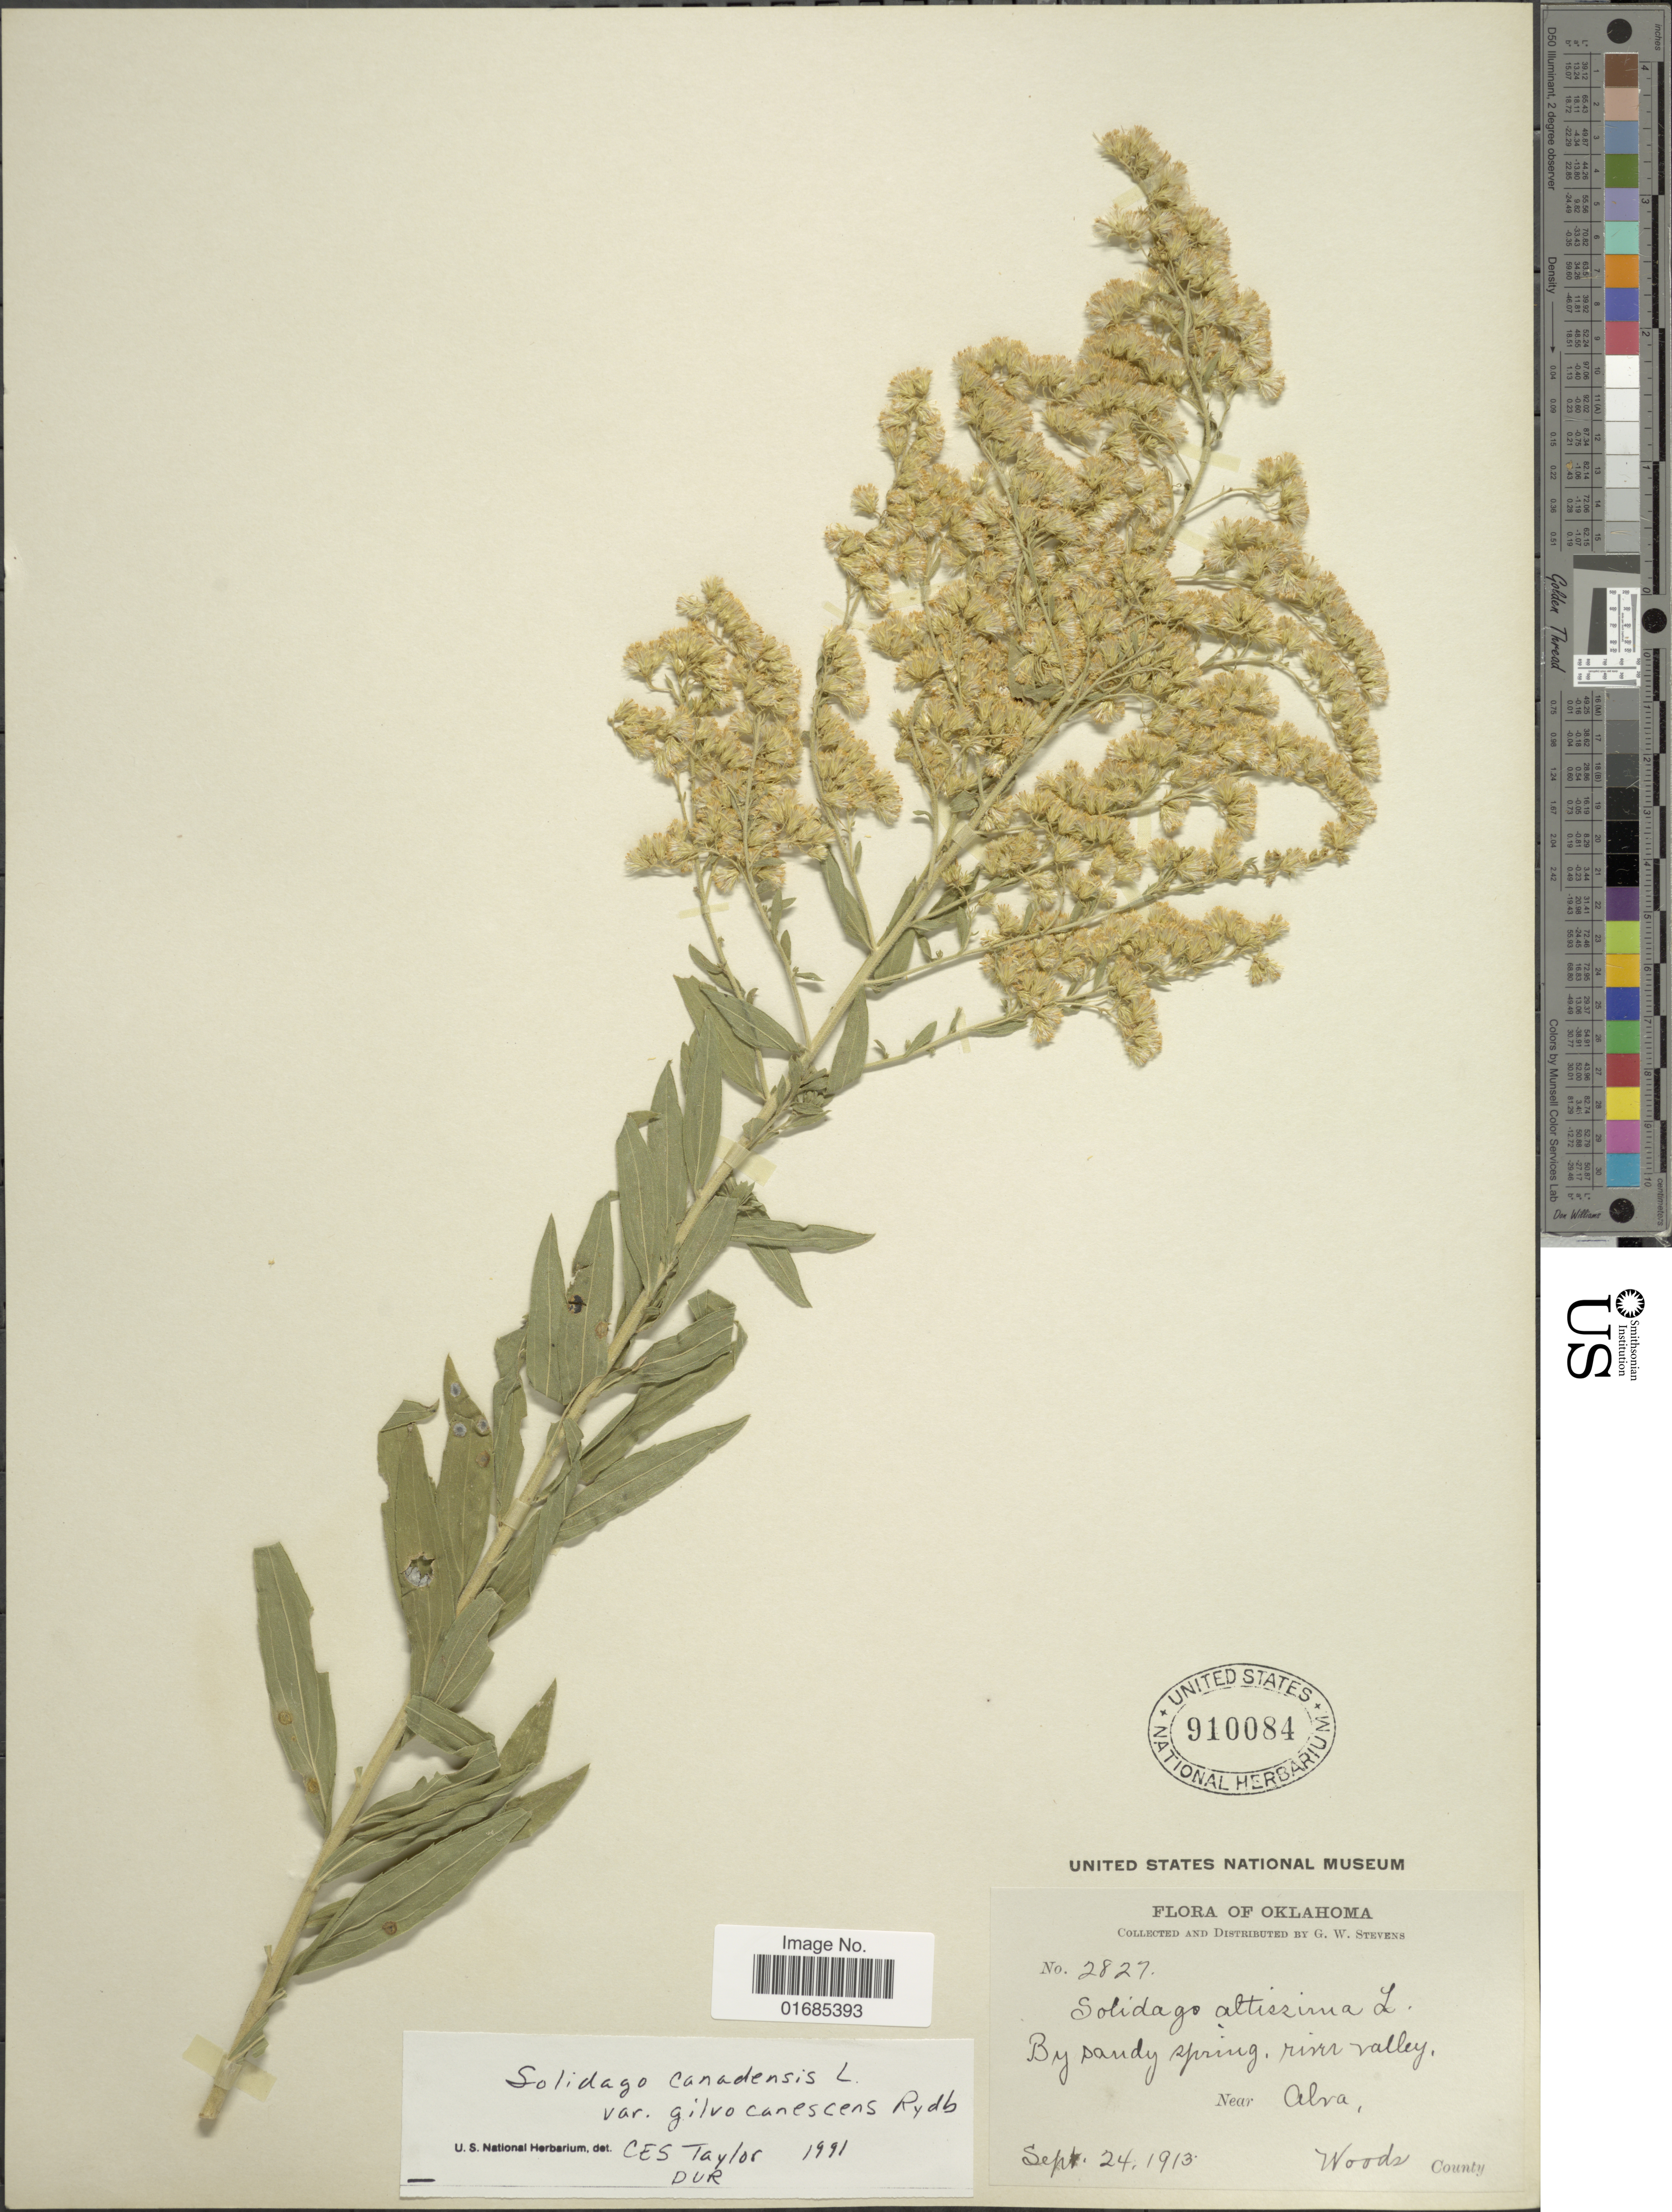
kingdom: Plantae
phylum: Tracheophyta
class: Magnoliopsida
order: Asterales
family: Asteraceae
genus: Solidago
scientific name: Solidago canadensis var. gilvocanescens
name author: Rydb.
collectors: G. W. Stevens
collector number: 2827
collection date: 1913-09-24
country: United States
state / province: Oklahoma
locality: By sandy spring, river valley, near Alra, Woods County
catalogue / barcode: US 910084